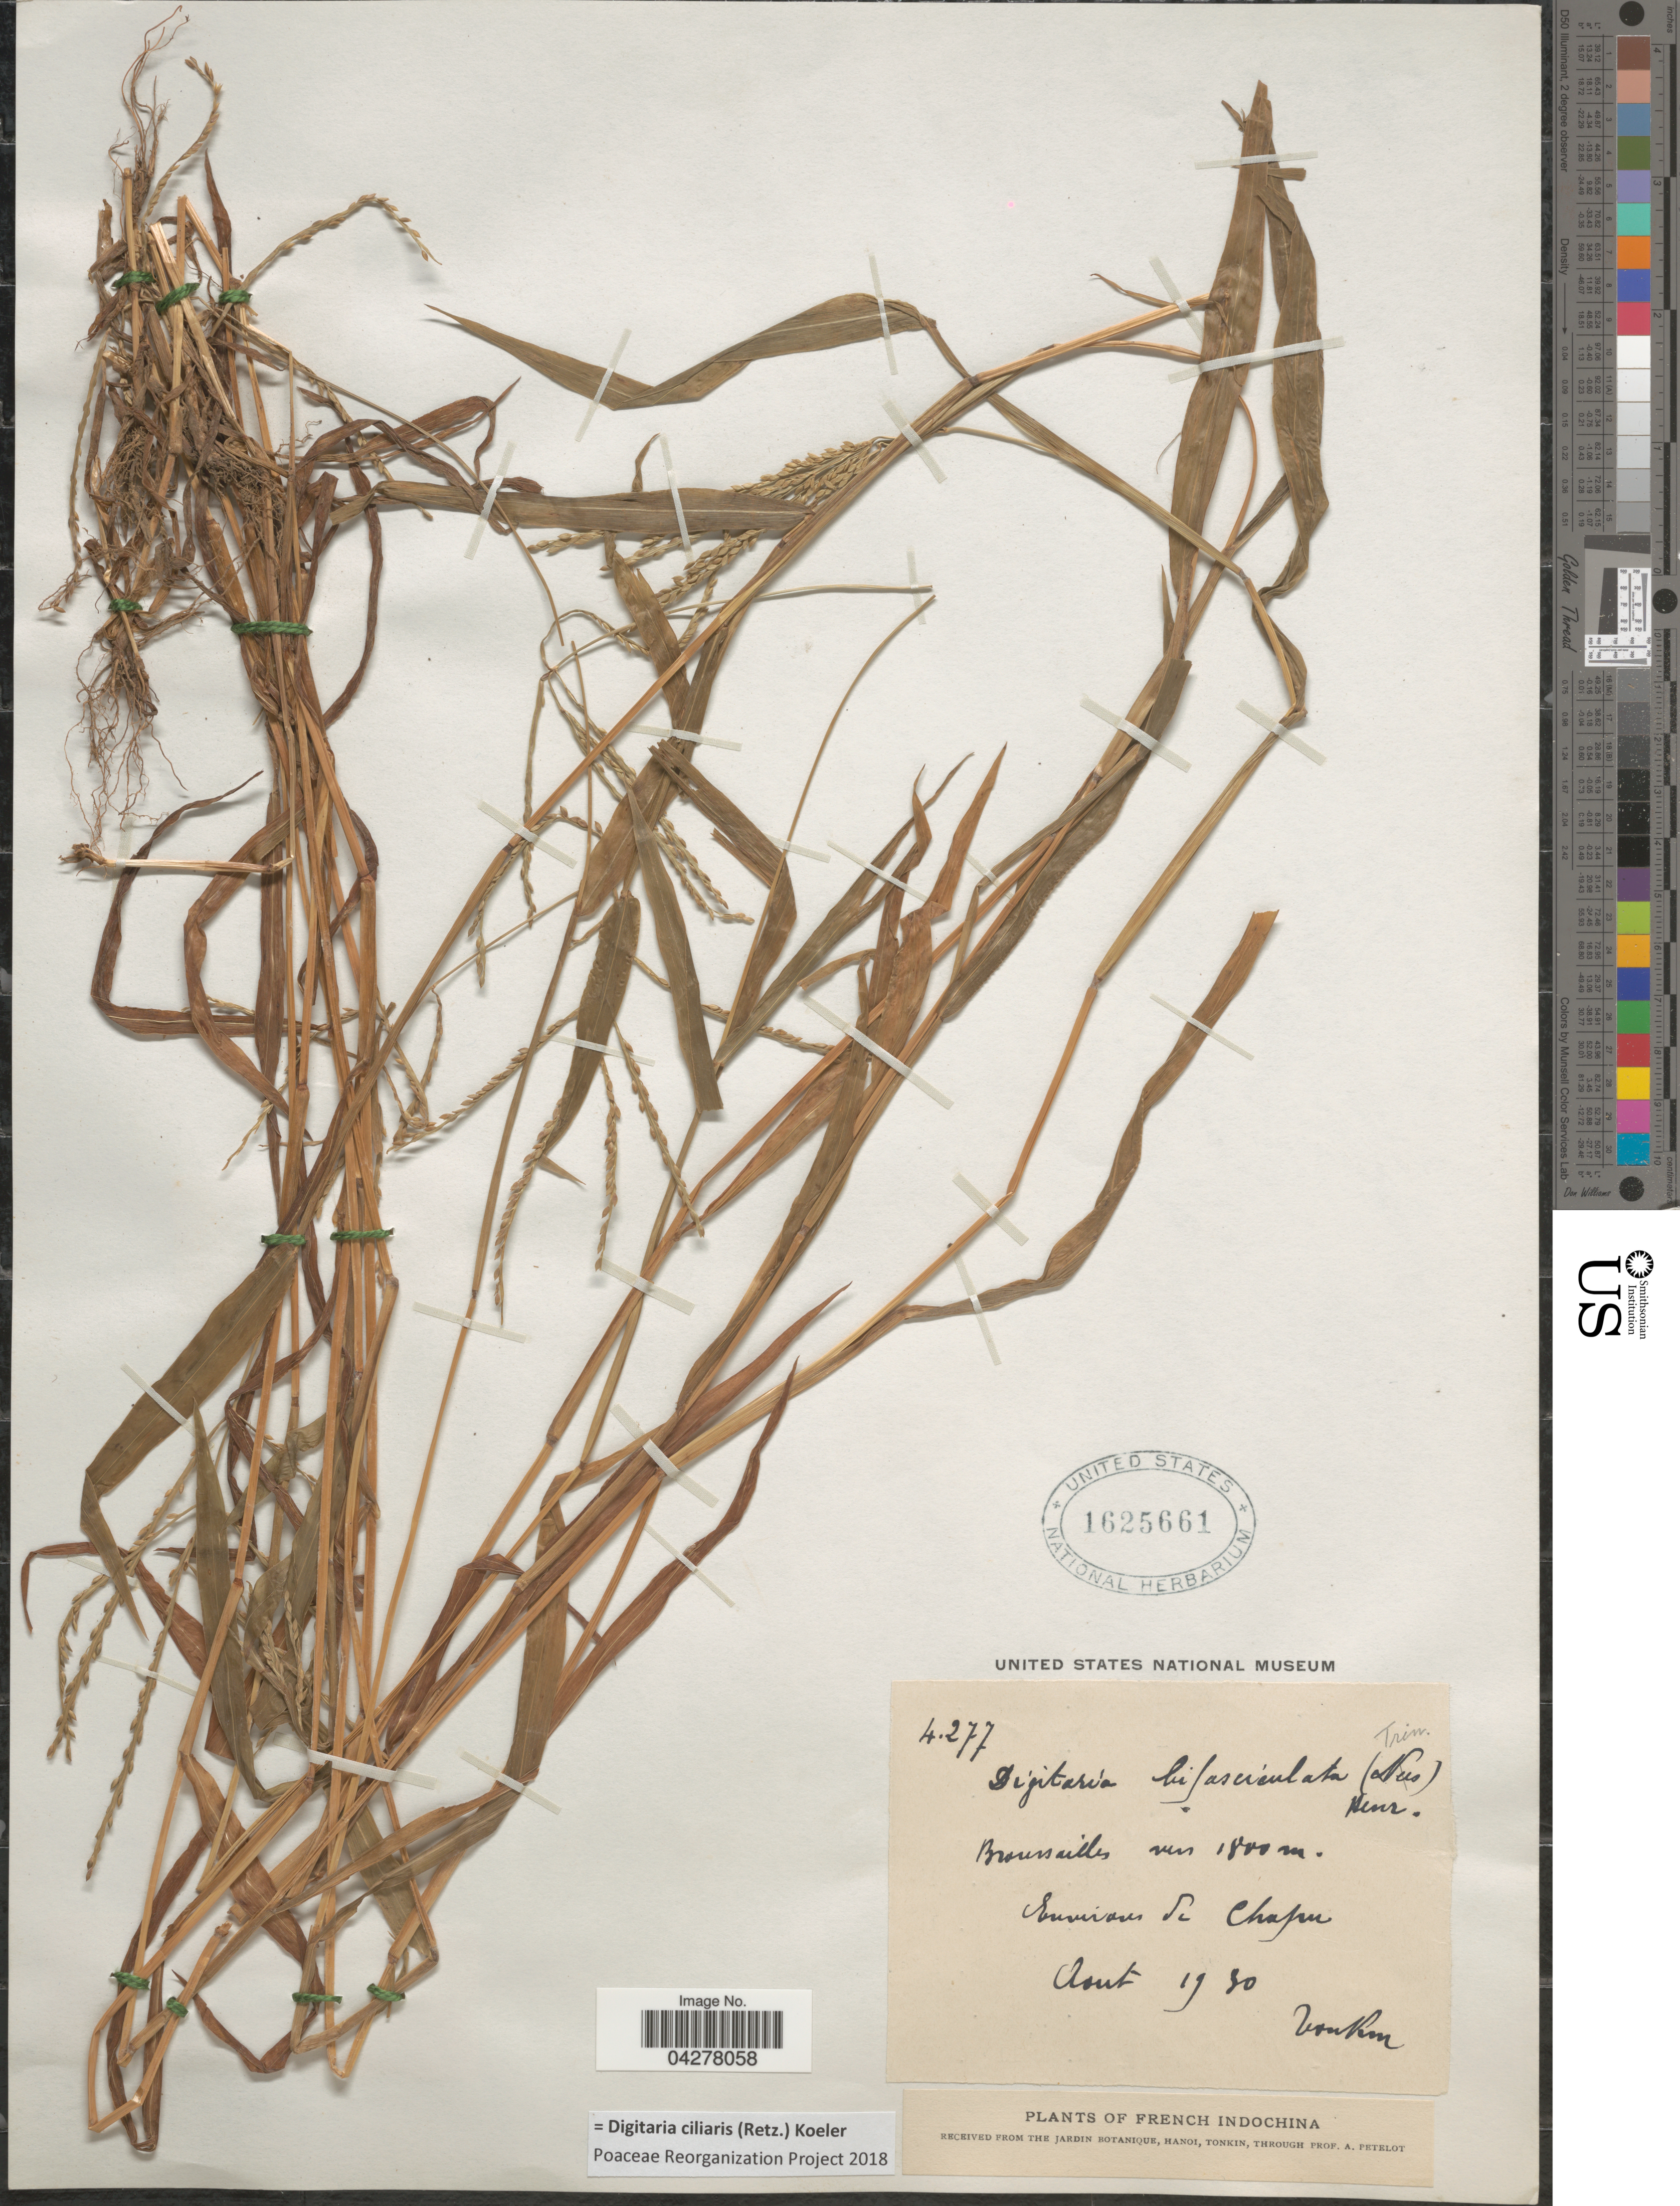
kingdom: Plantae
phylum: Tracheophyta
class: Liliopsida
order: Poales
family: Poaceae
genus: Digitaria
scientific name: Digitaria compacta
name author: (Roth) Veldkamp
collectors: P. A. Pételot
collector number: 4277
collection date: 1930-08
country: Vietnam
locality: Broussailles. Environs de Chapu. French Indochina.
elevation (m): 1800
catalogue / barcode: US 1625661